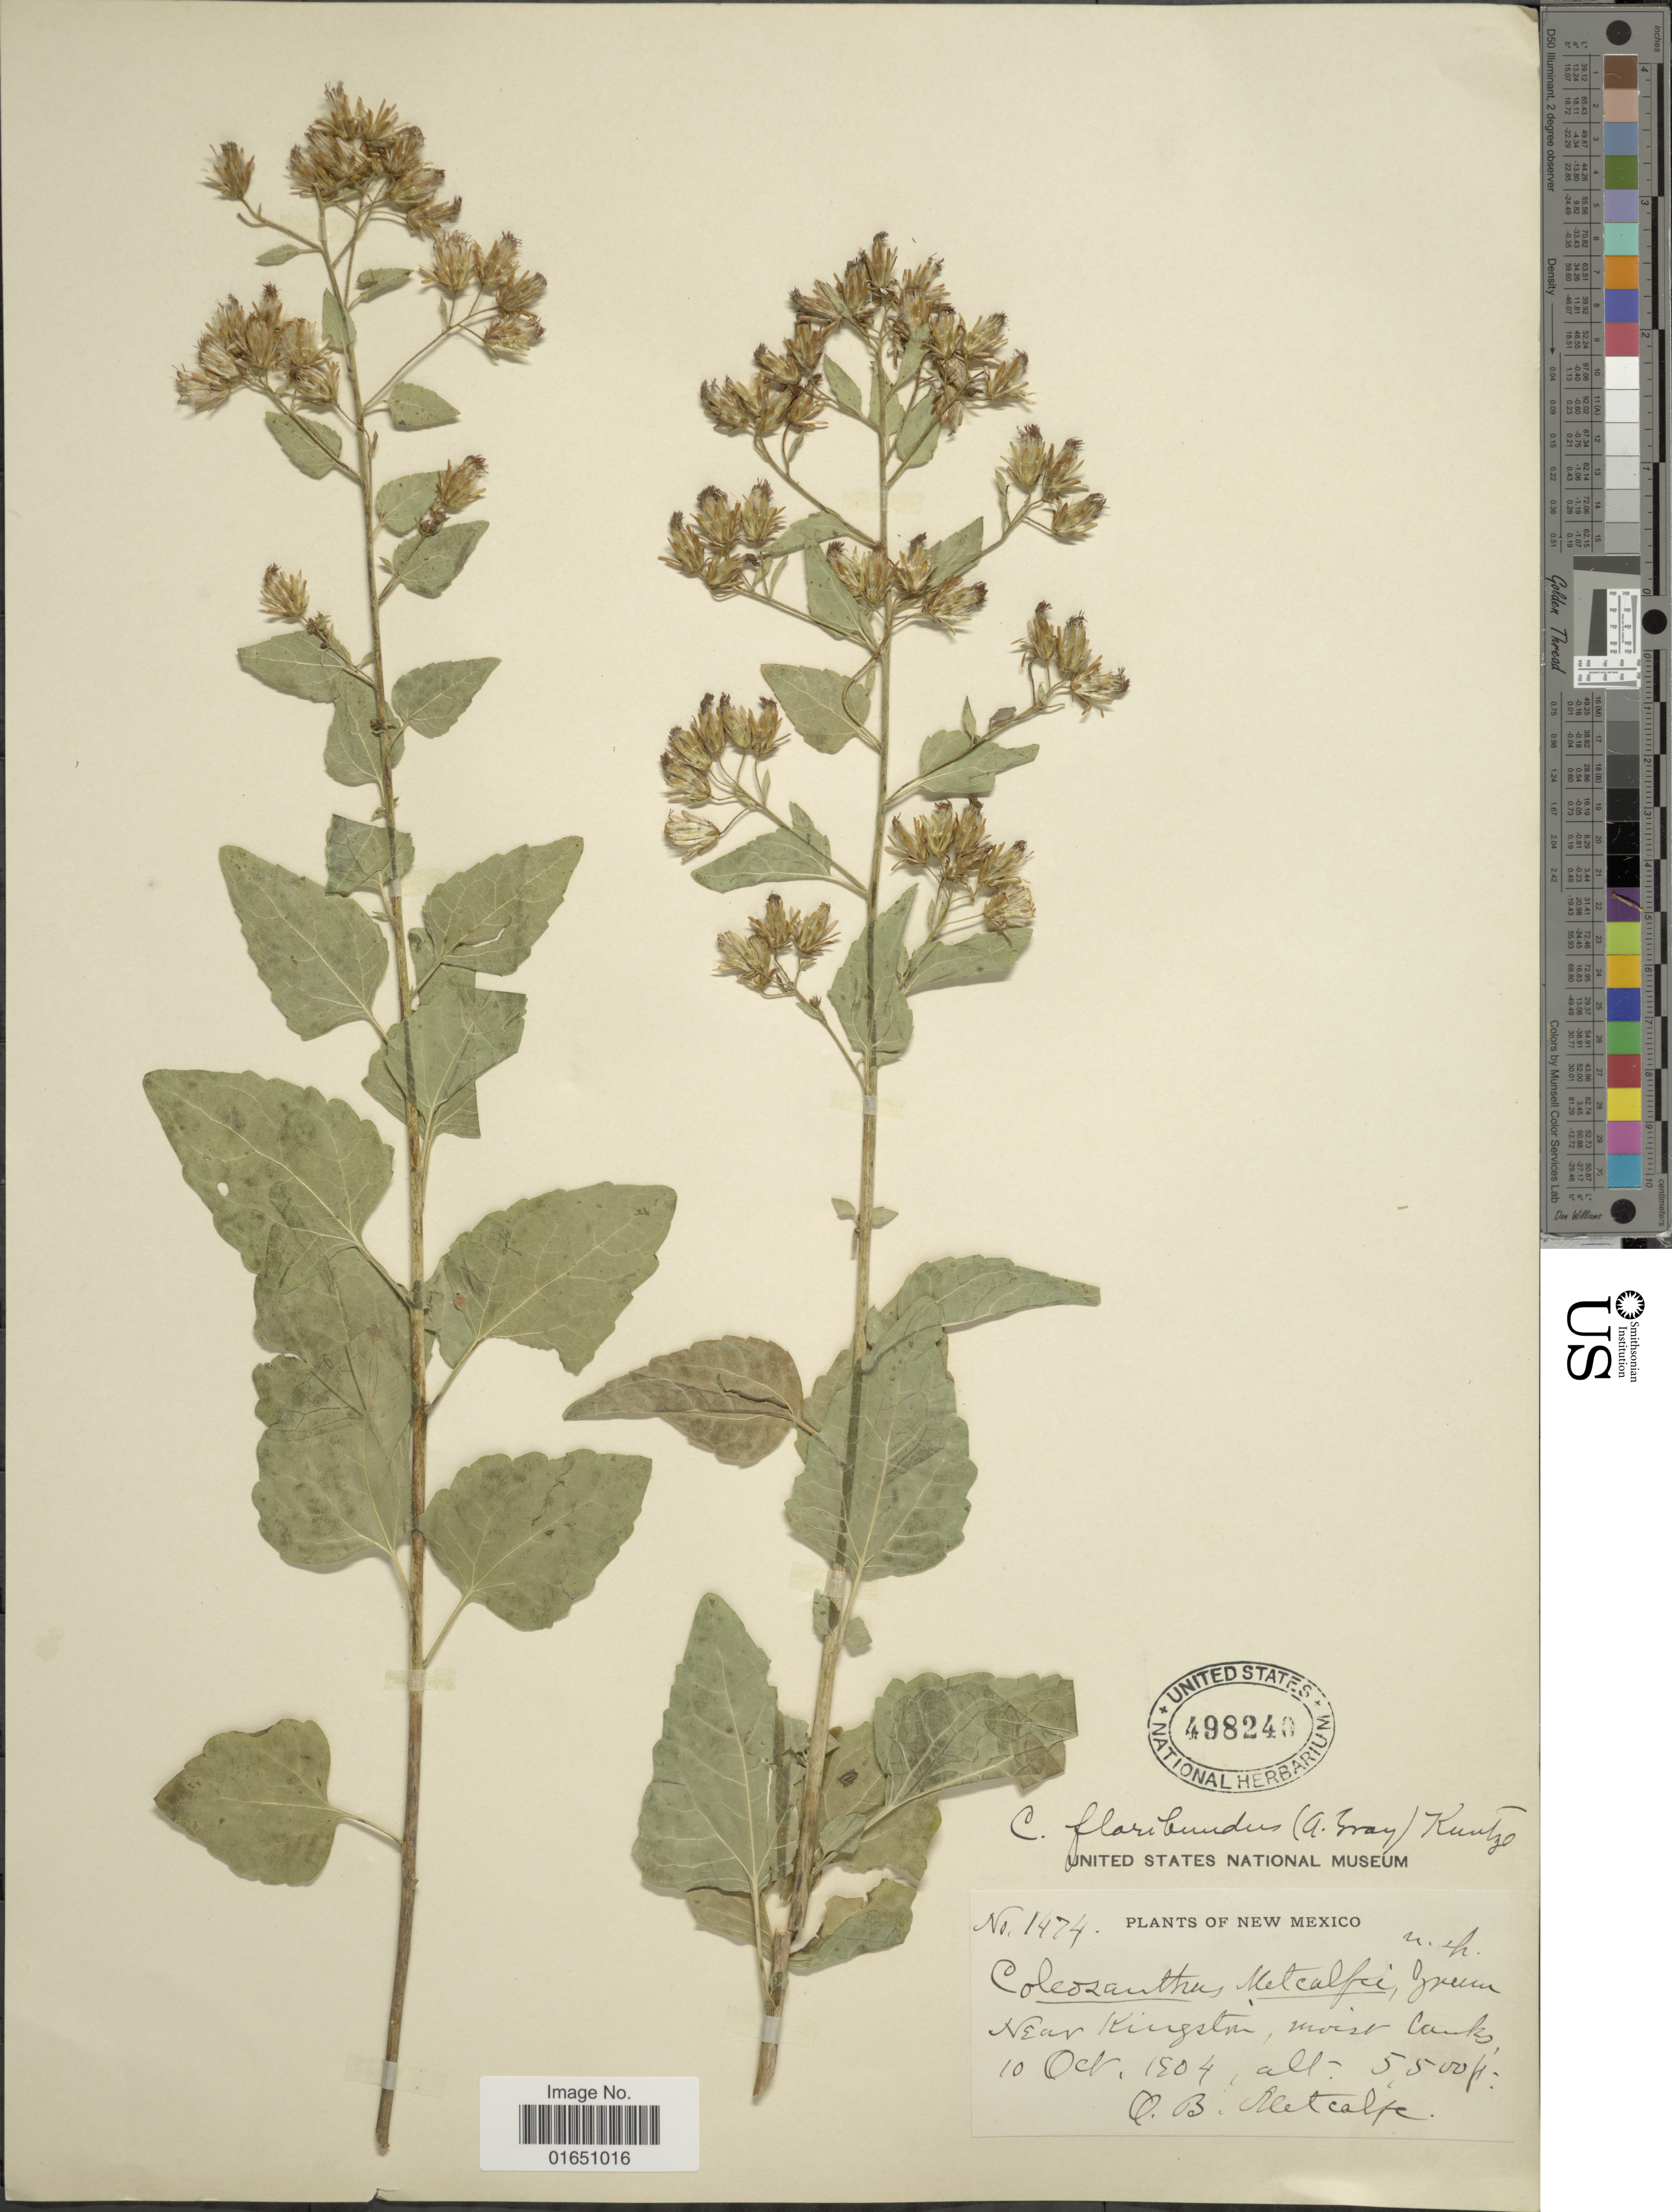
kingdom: Plantae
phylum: Tracheophyta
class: Magnoliopsida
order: Asterales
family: Asteraceae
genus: Brickellia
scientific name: Brickellia floribunda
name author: A. Gray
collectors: O. Metcalf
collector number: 1474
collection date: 1904-10-10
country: United States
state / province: New Mexico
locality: Near Kingston, moist banks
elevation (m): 1676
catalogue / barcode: US 498240